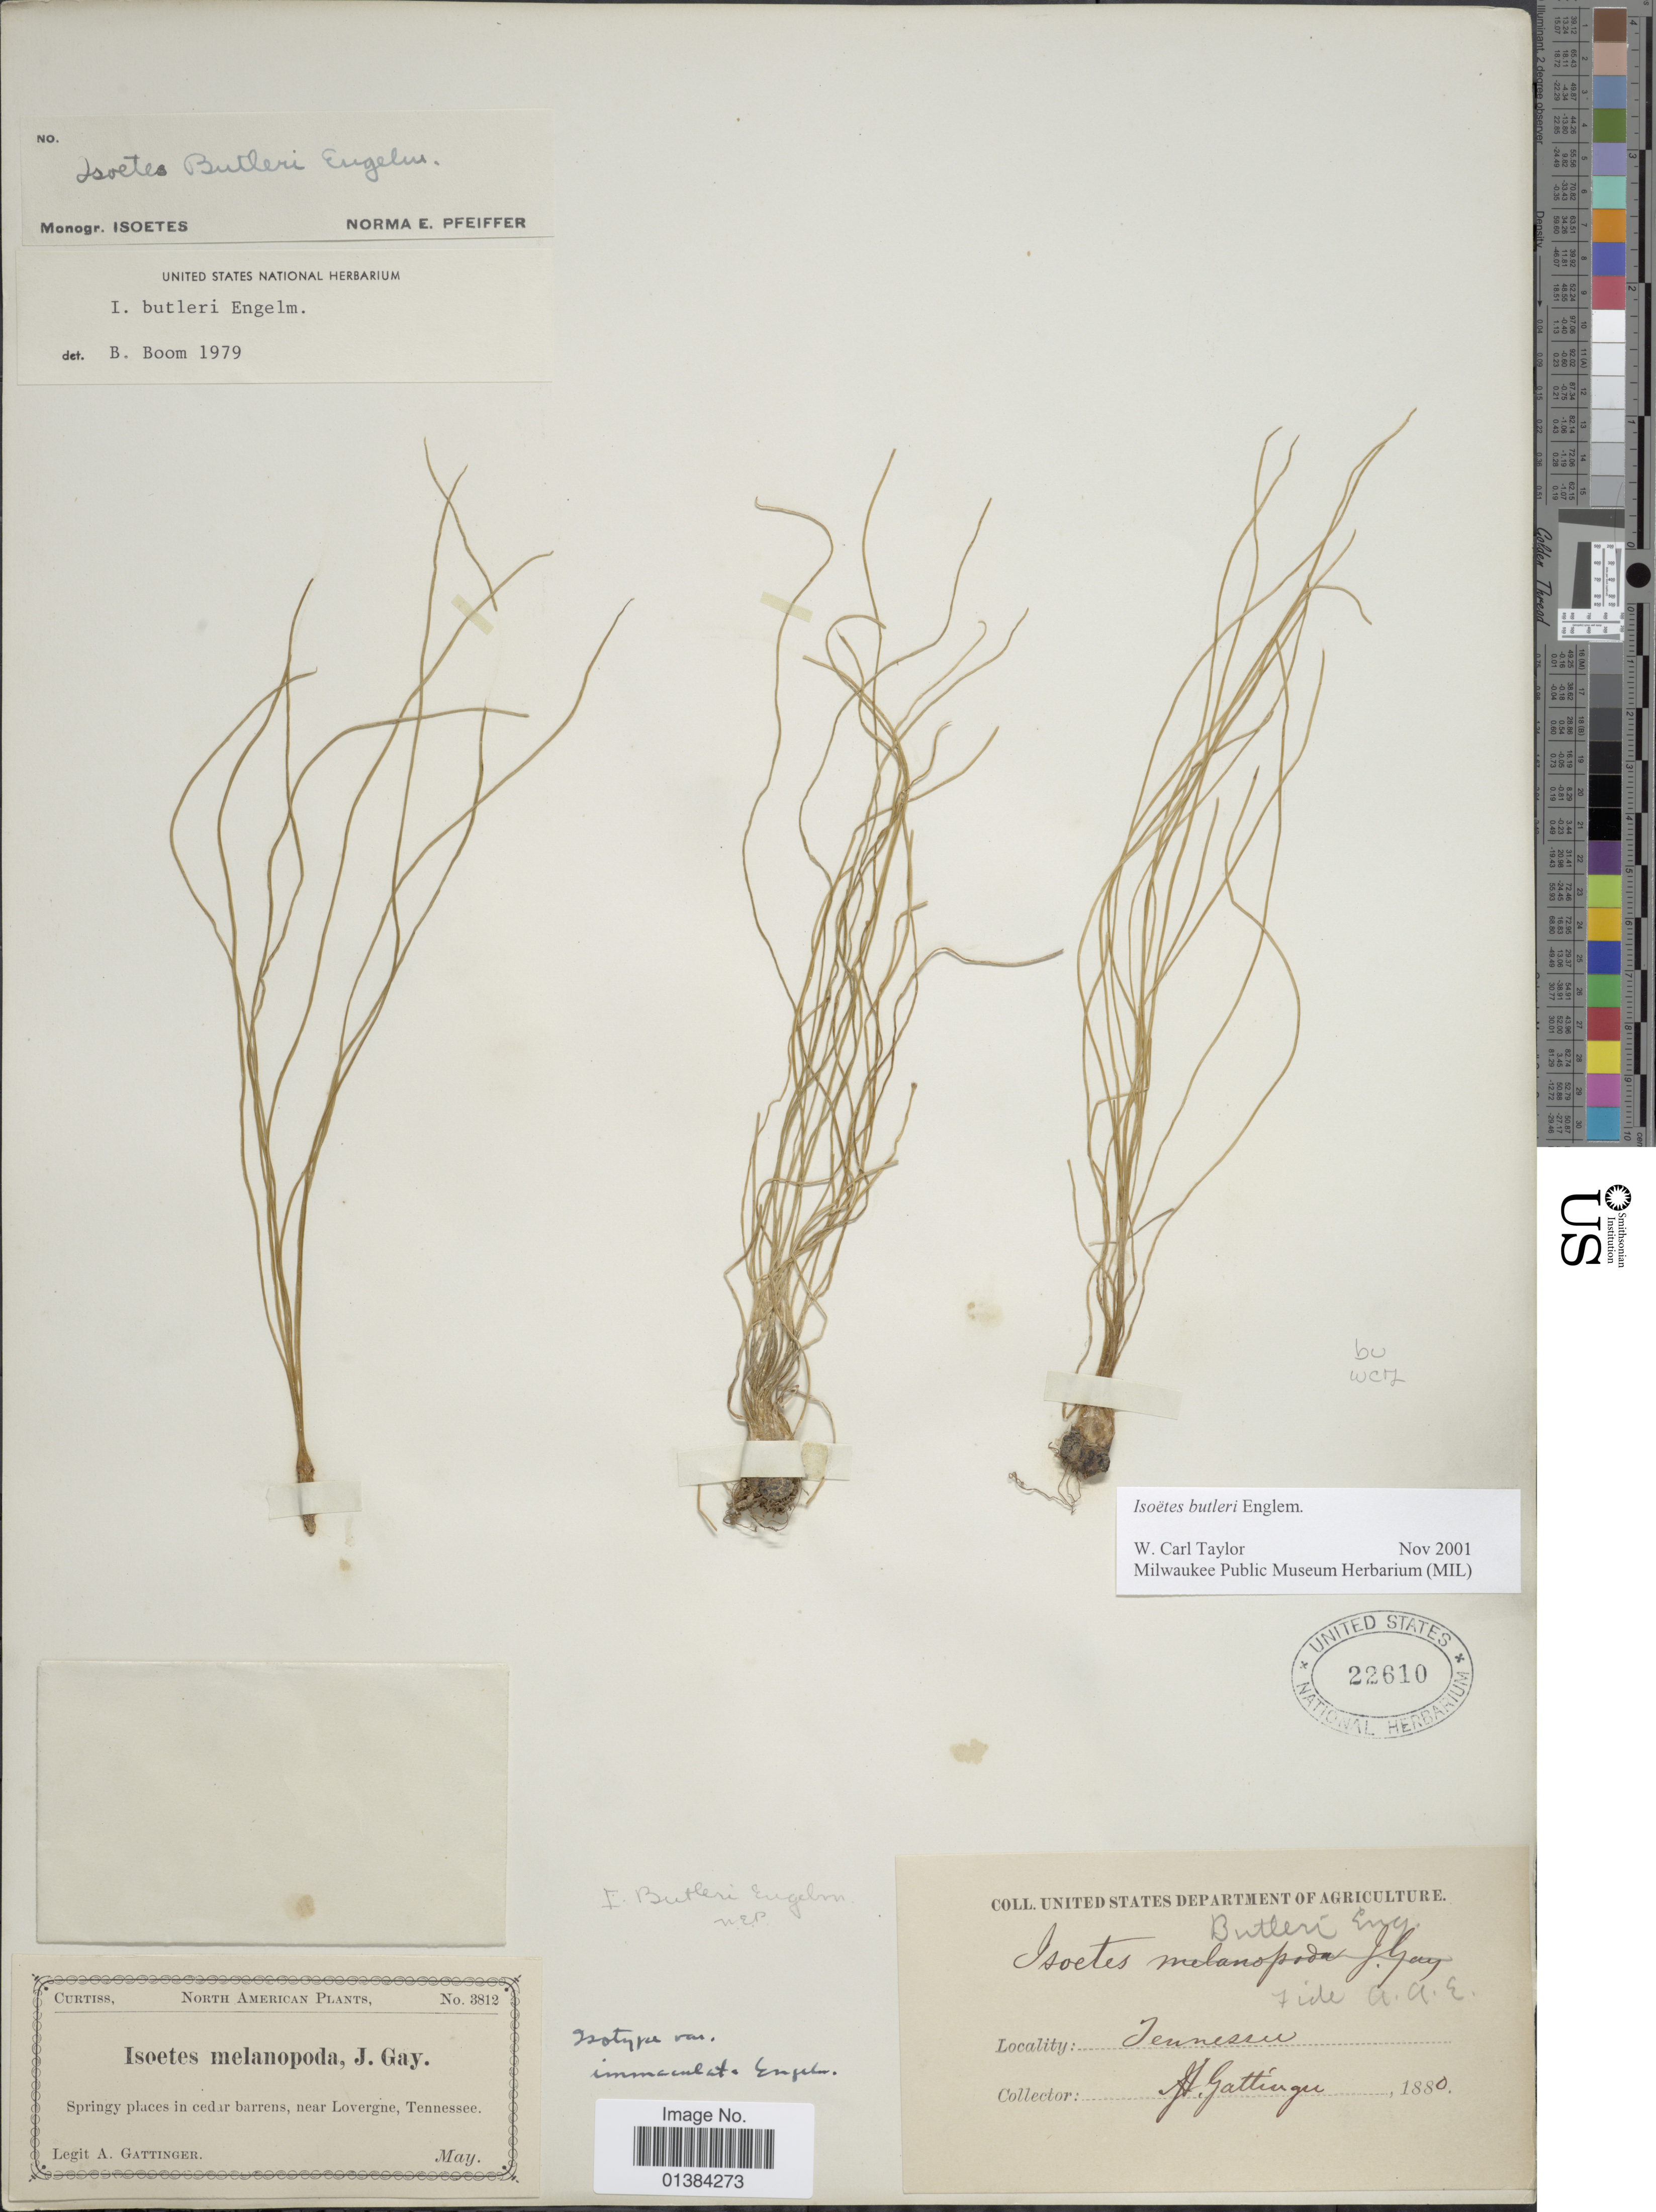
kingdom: Plantae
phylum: Tracheophyta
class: Lycopodiopsida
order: Isoetales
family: Isoetaceae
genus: Isoetes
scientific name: Isoetes butleri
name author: Engelm.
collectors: A. Gattinger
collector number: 3812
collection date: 1880-05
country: United States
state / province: Tennessee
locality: Springy places in cedar barrens, near Lovergne.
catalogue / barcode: US 22610